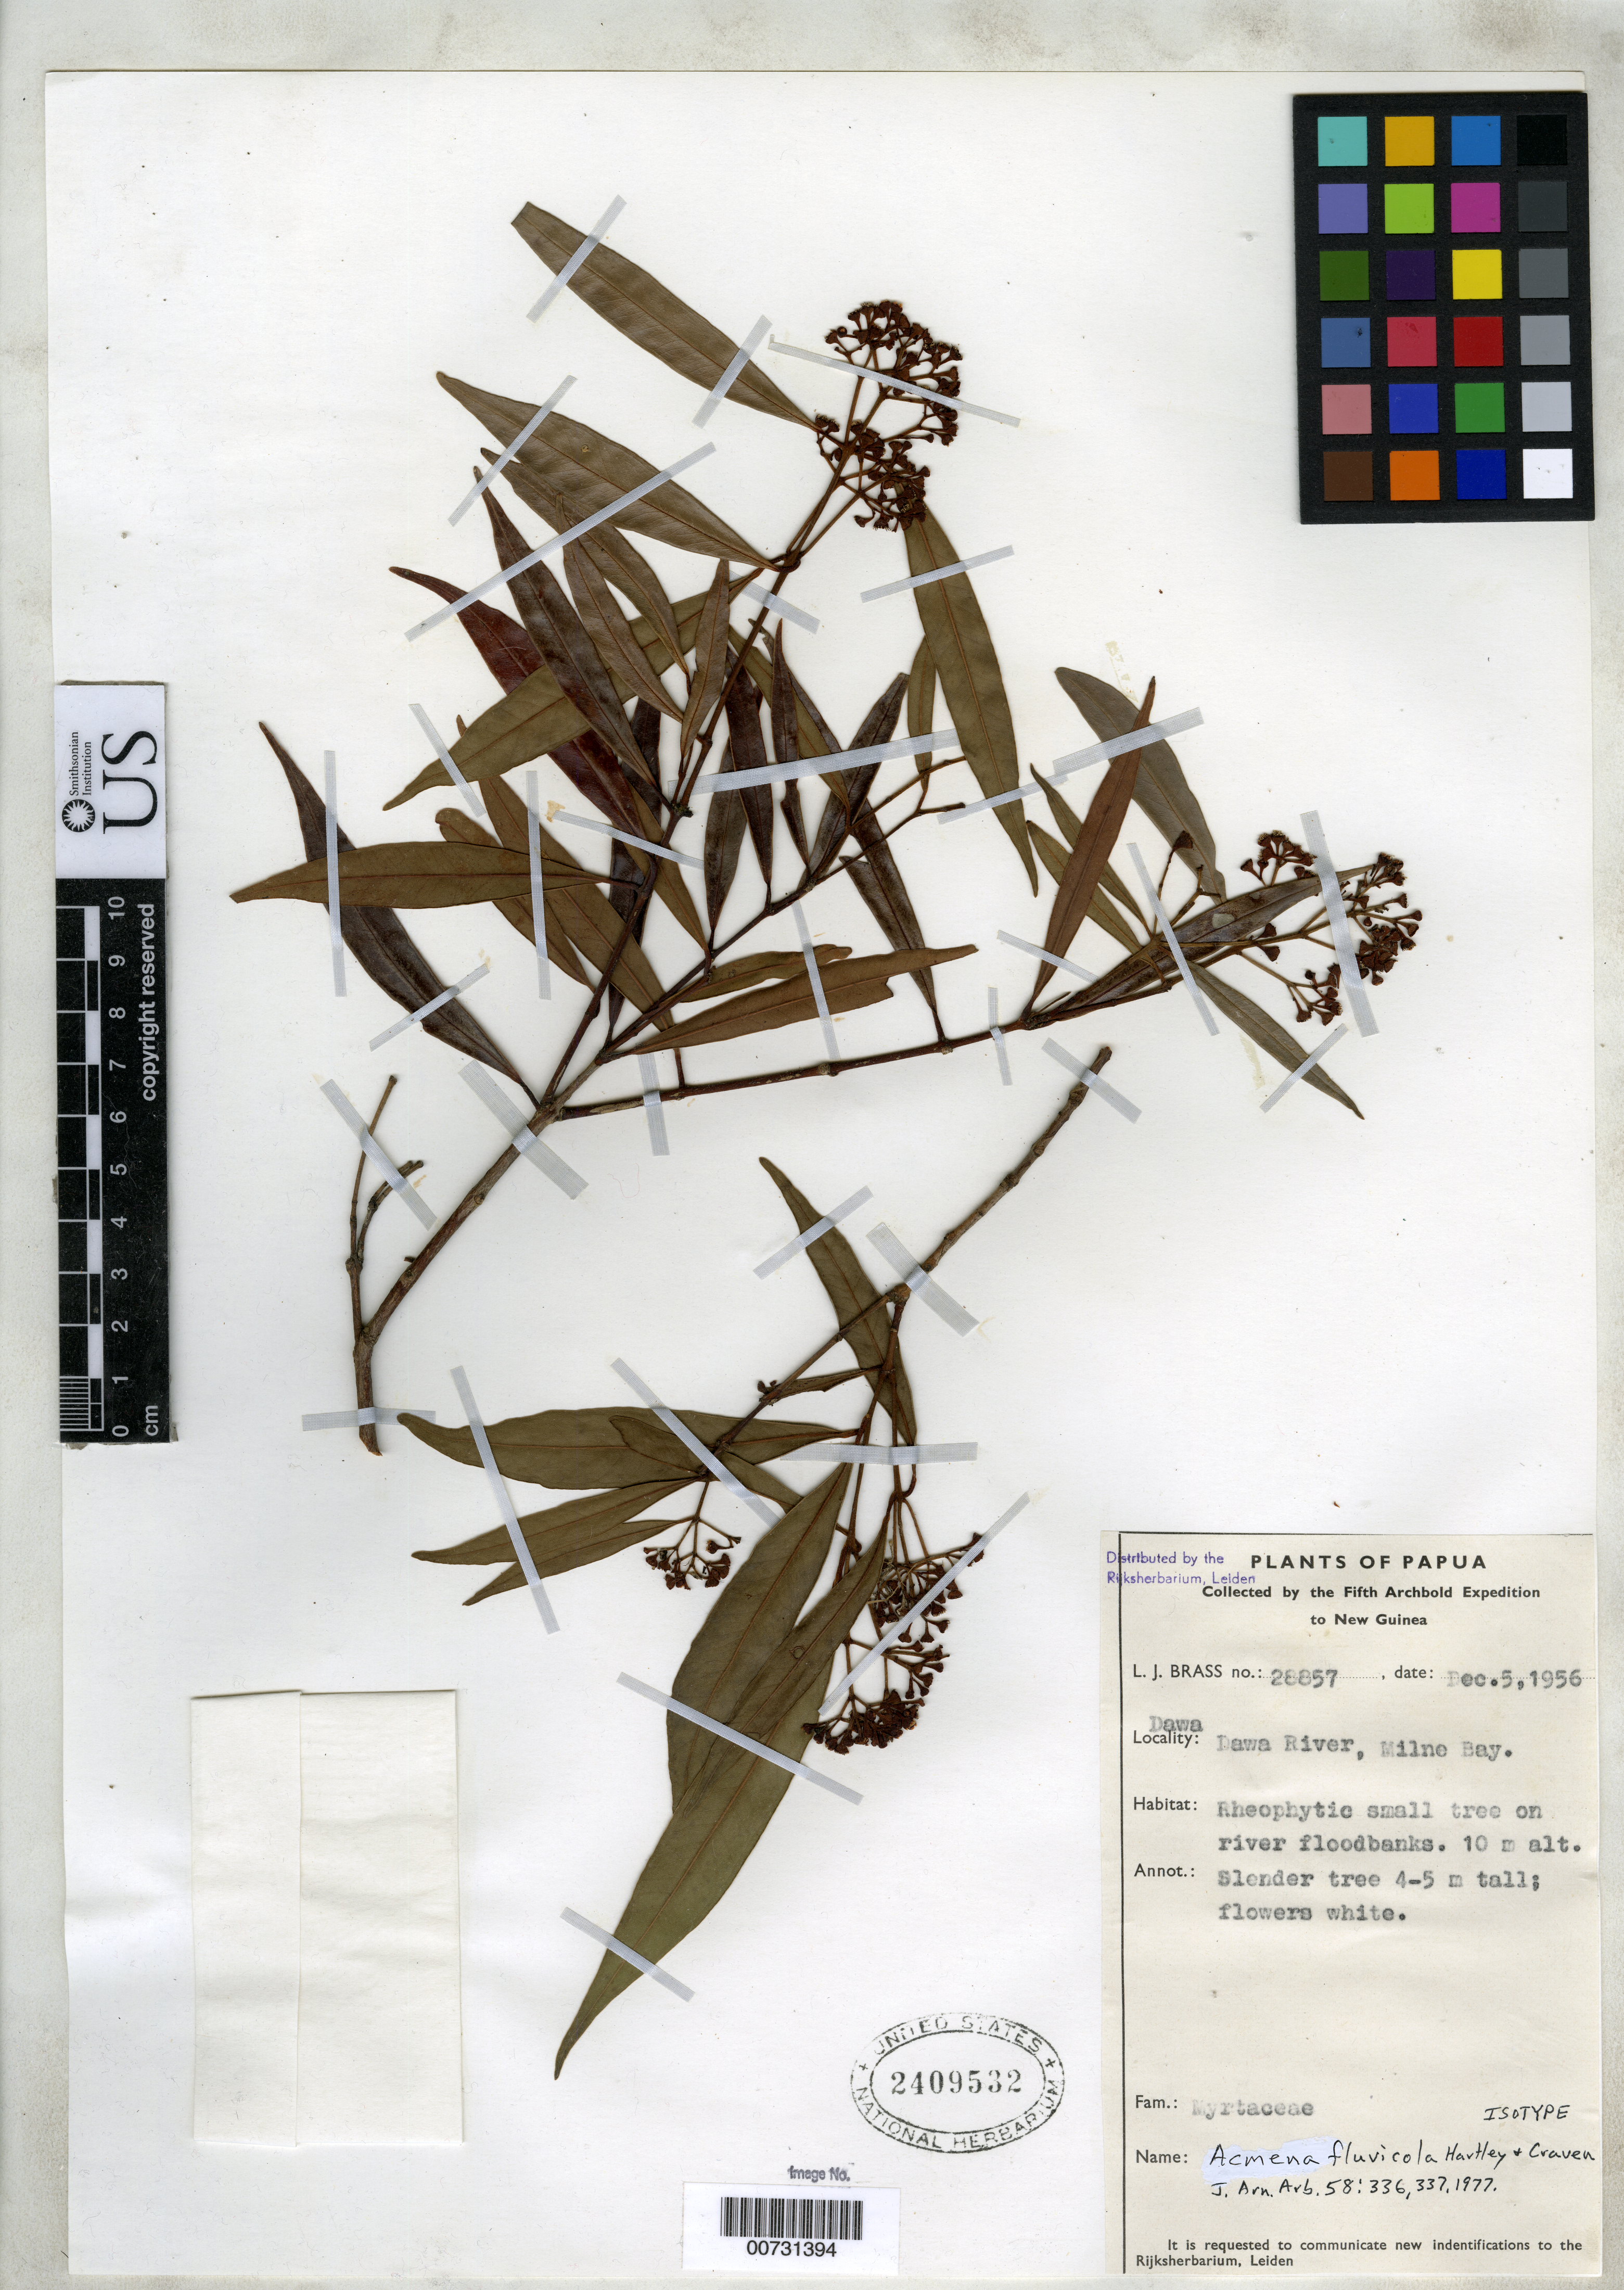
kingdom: Plantae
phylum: Tracheophyta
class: Magnoliopsida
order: Myrtales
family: Myrtaceae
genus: Acmena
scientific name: Acmena fluvicola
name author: T.G. Hartley & Craven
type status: Isotype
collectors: L. J. Brass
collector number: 28857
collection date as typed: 05 Dec 1956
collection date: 1956-12-05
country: Papua New Guinea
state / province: Milne Bay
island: New Guinea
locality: Dawa, Dawa River, Milne Bay.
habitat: On river floodbanks.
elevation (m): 10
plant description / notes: Holotype at CANB.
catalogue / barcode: US 2409532